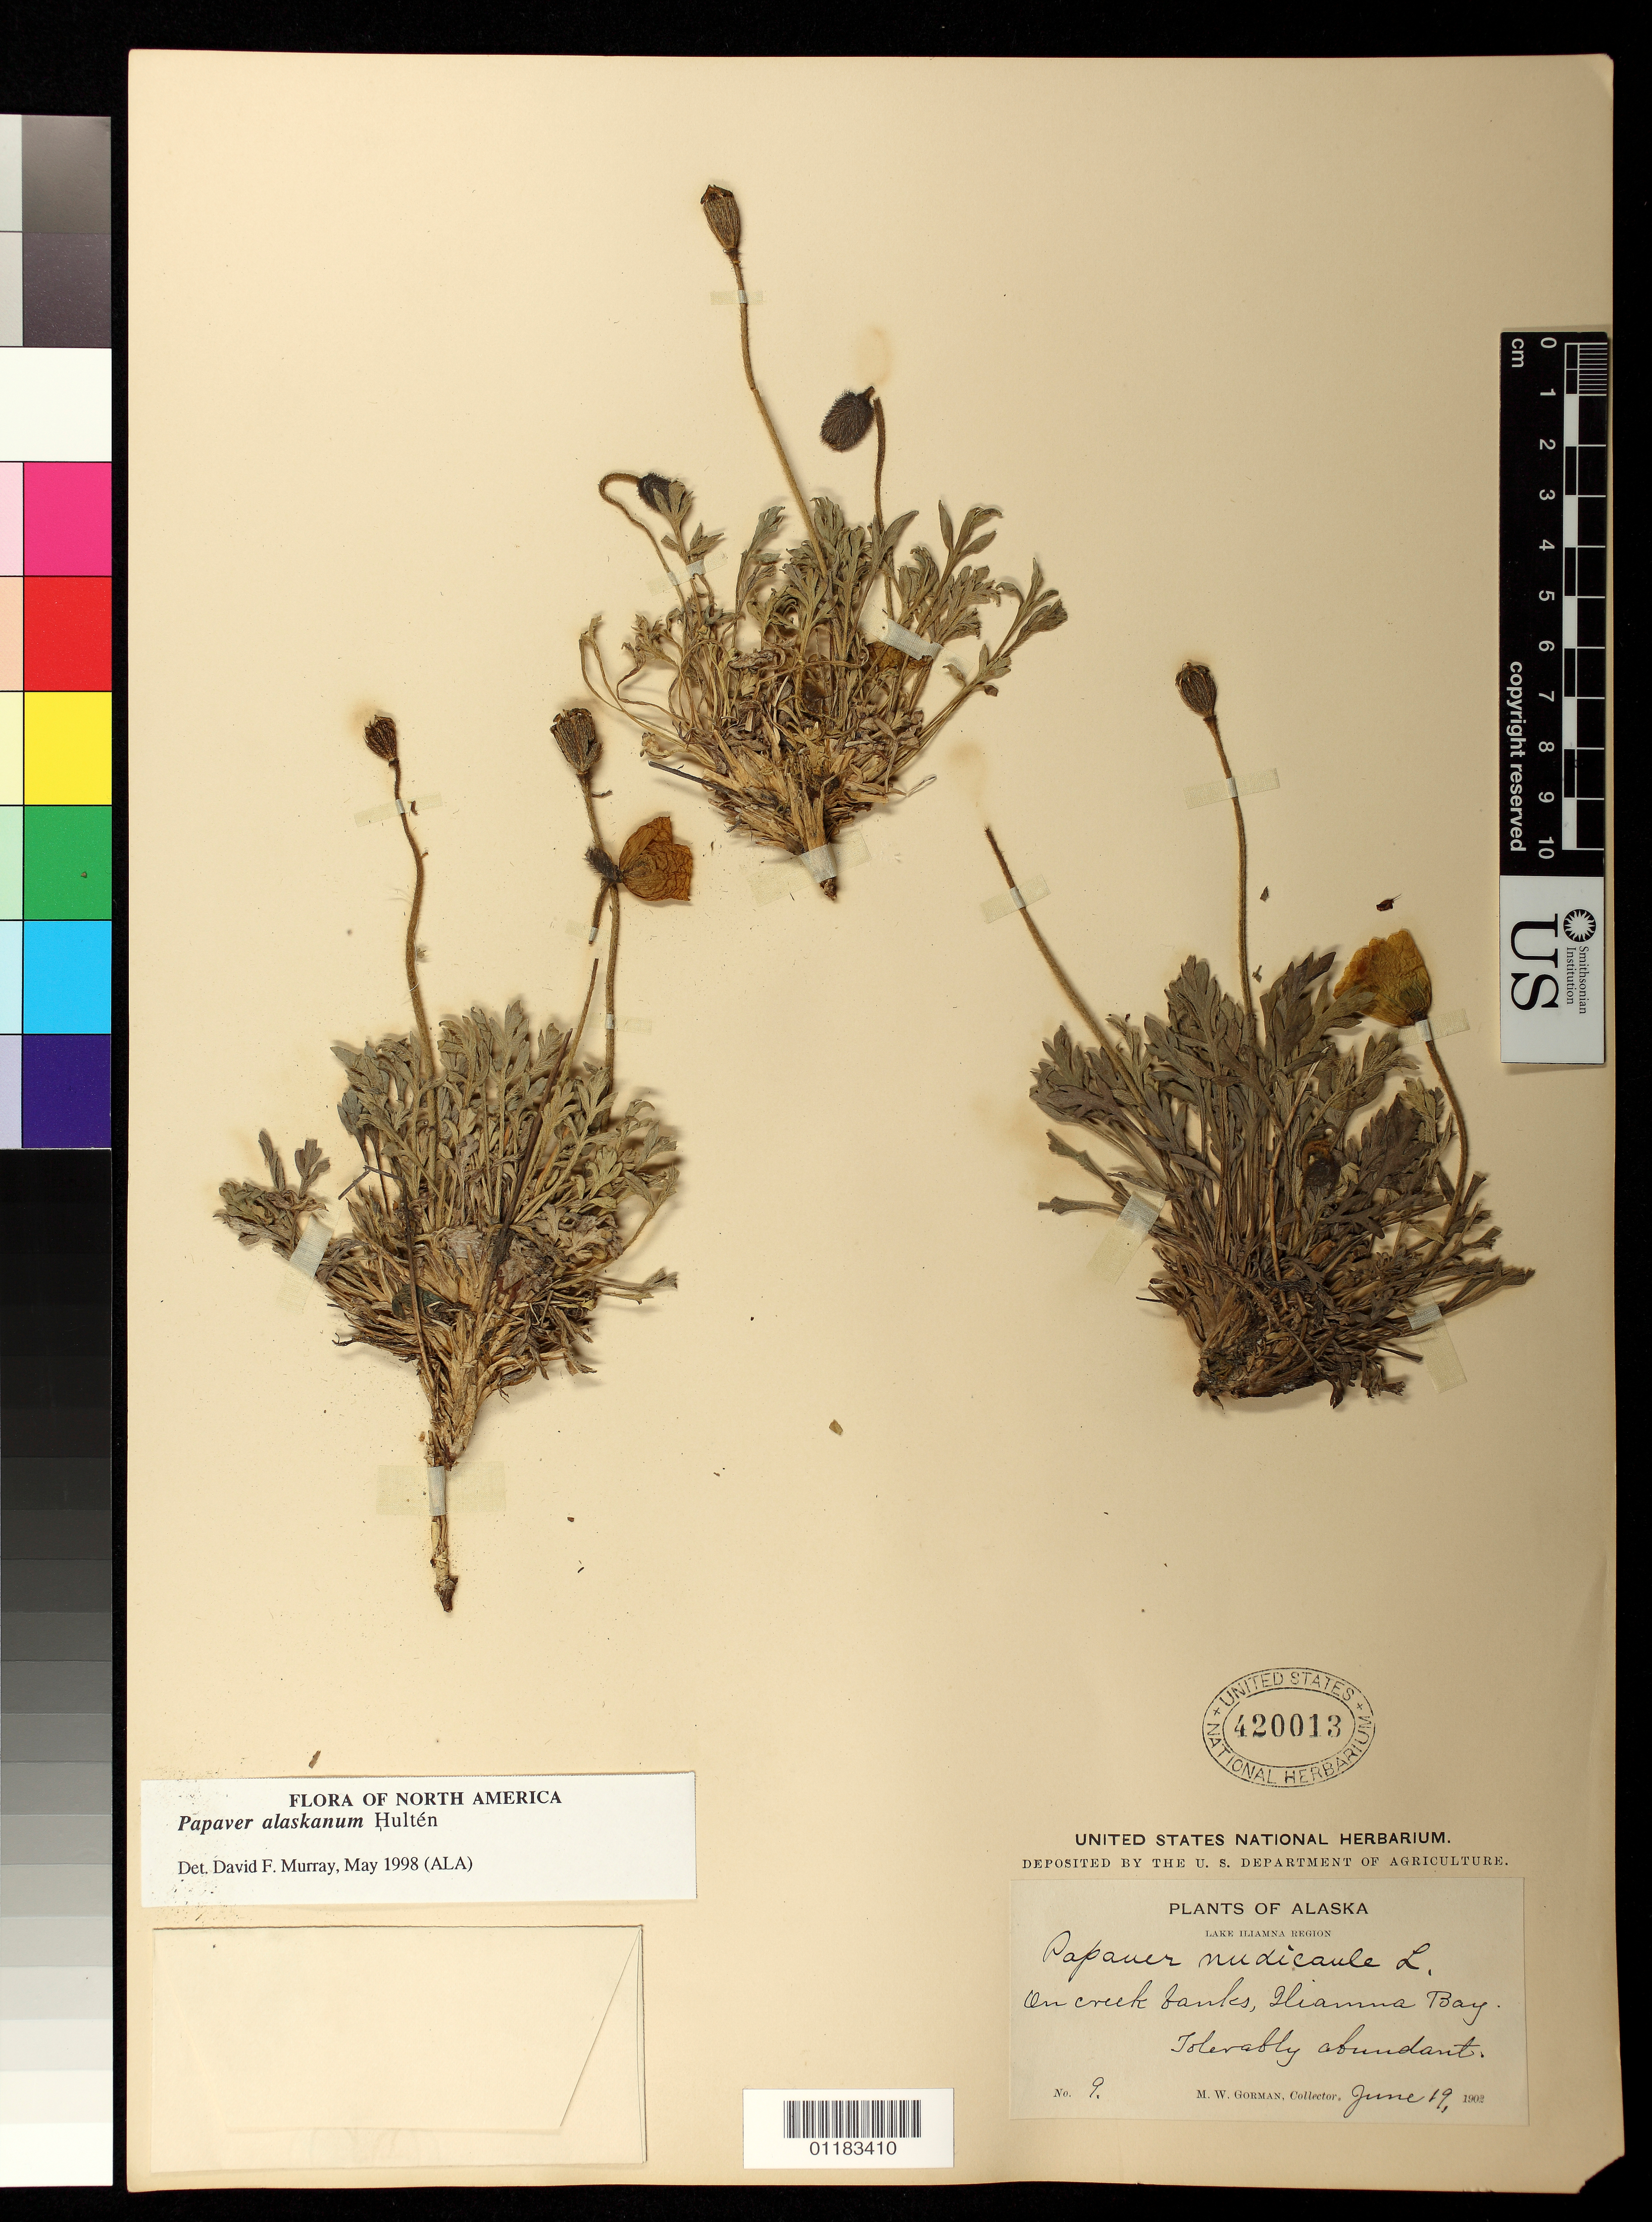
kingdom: Plantae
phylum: Tracheophyta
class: Magnoliopsida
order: Ranunculales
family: Papaveraceae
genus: Papaver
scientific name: Papaver alaskanum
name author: Hultén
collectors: M. W. Gorman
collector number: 9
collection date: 1902-06-19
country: United States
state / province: Alaska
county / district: Lake and Peninsula Borough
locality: On creek banks, Iliamna Bay.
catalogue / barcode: US 420013